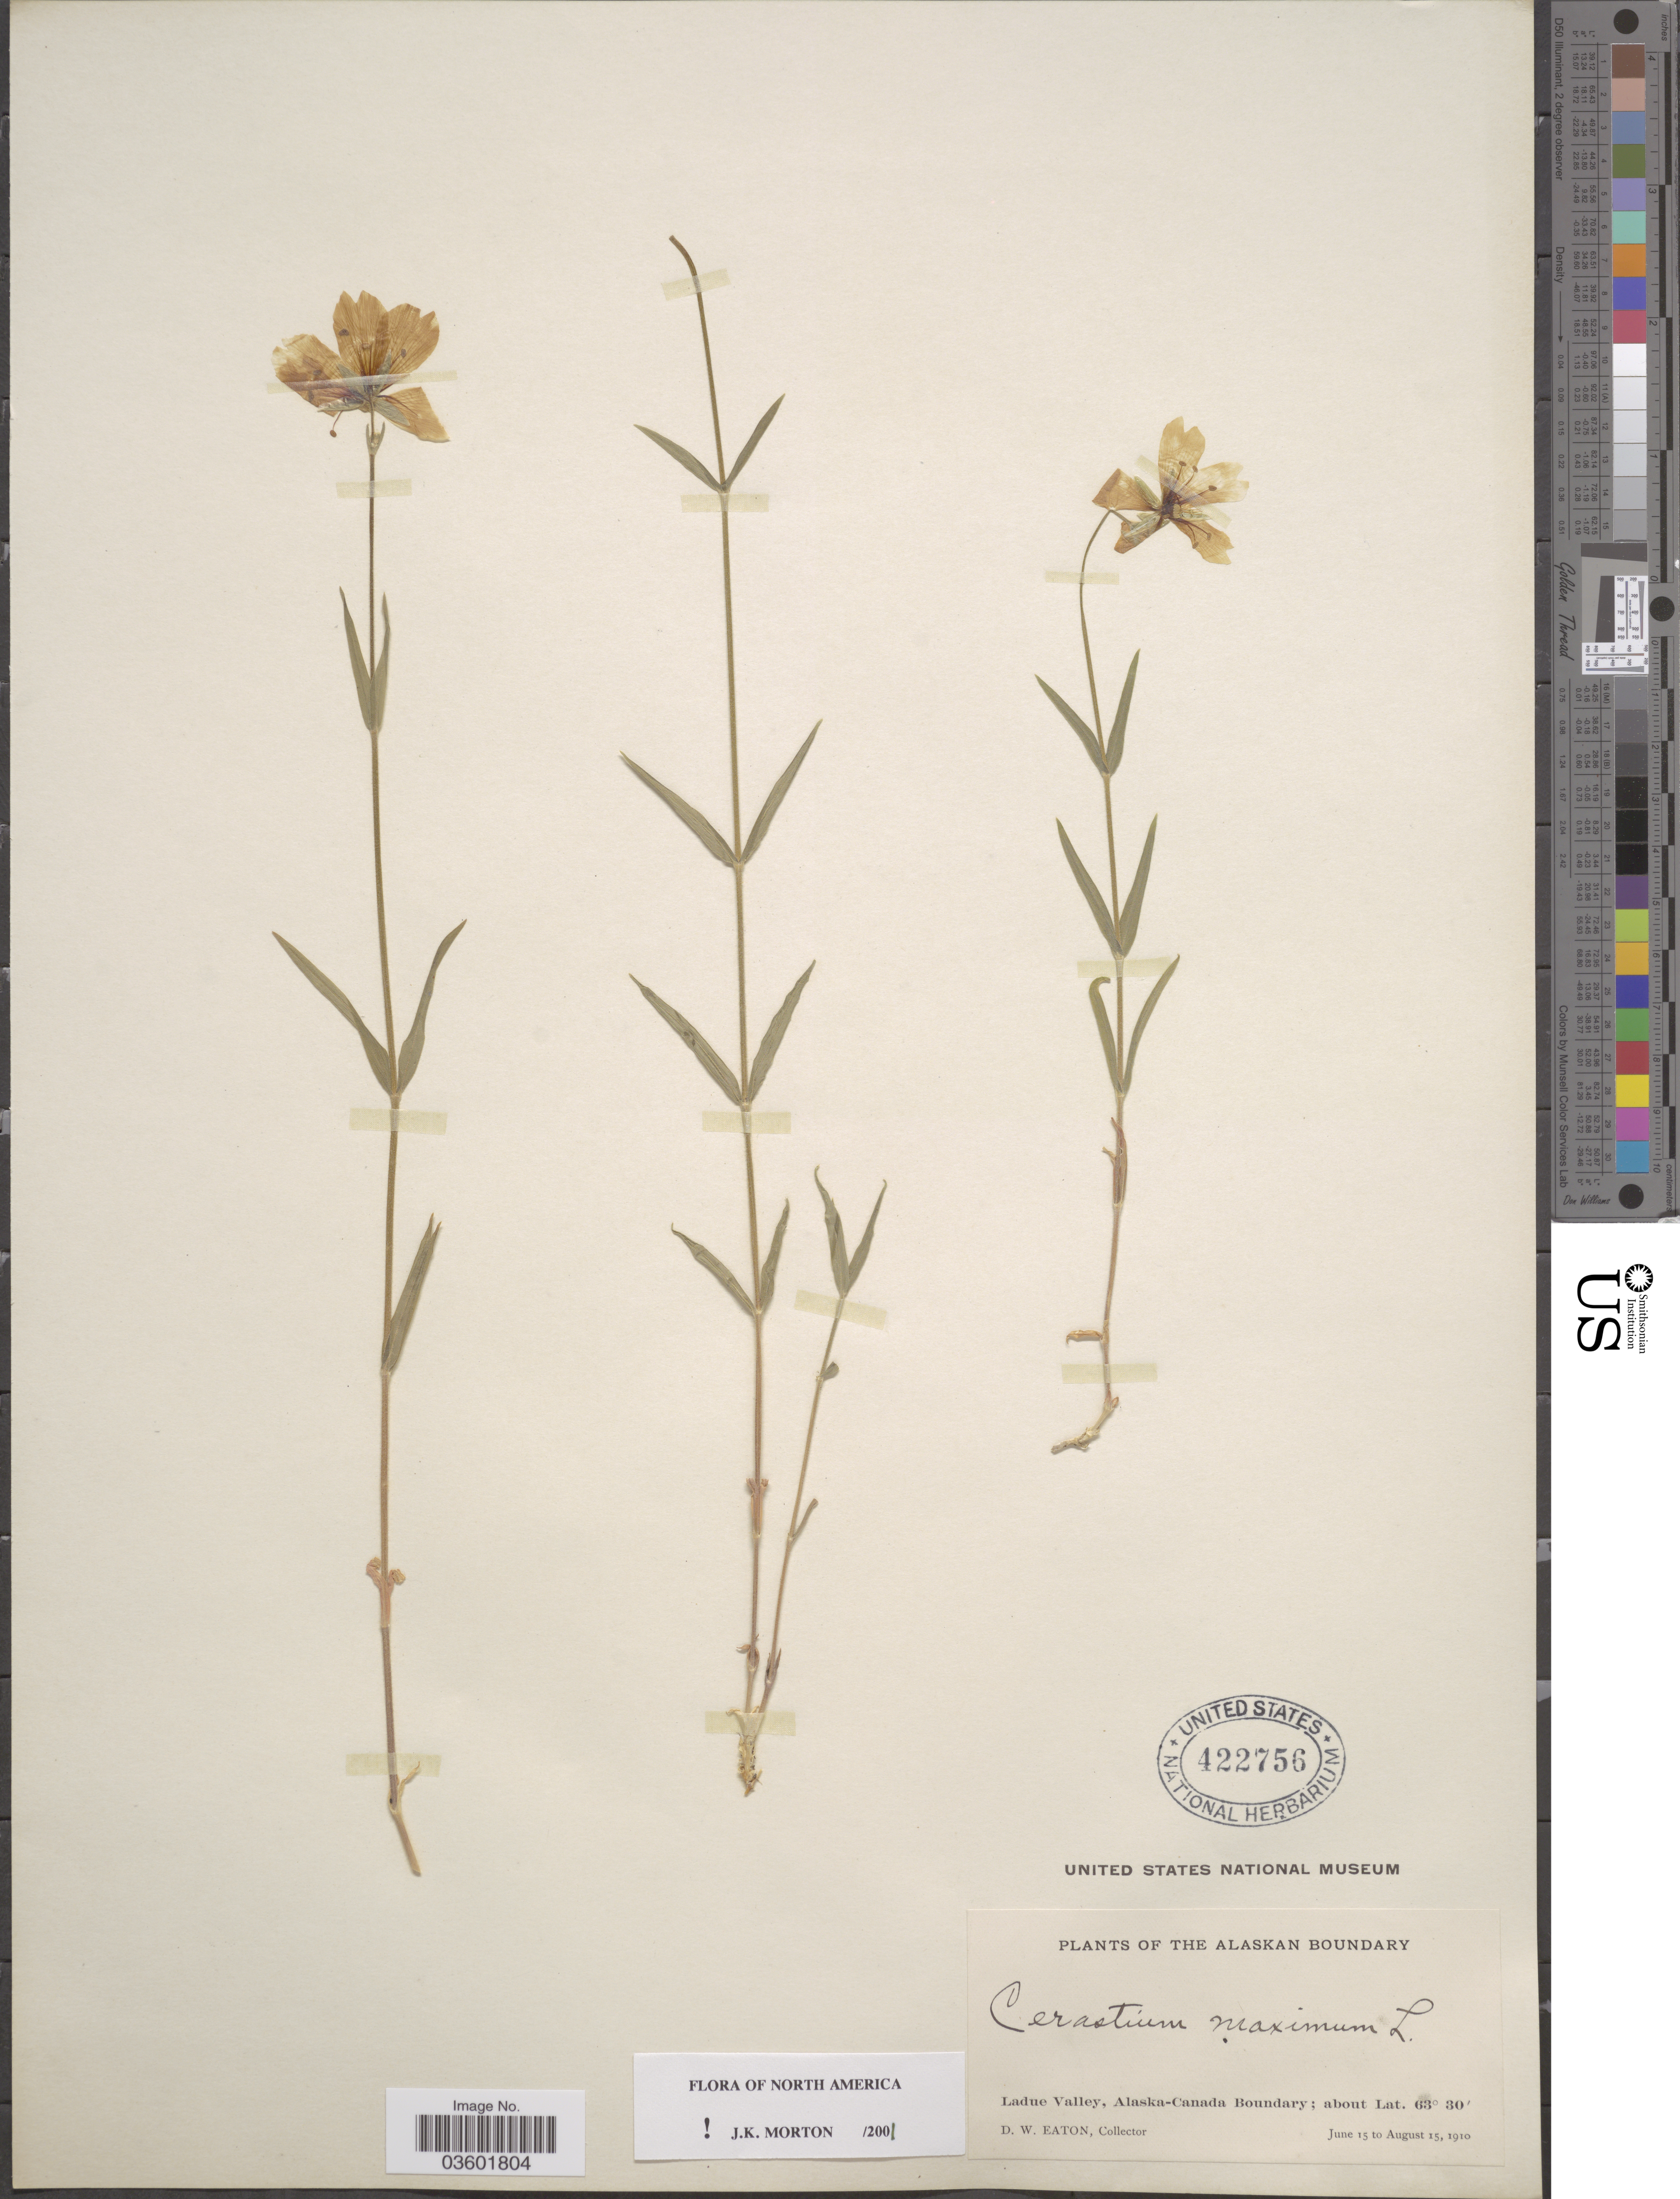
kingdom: Plantae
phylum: Tracheophyta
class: Magnoliopsida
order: Caryophyllales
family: Caryophyllaceae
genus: Cerastium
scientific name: Cerastium maximum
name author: L.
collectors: D. Eaton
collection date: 1910-06-15/1910-08-15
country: United States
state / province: Alaska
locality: Alaskan Boundary Ladue Valley, Alaska-Canada Boundary.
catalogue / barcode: US 422756